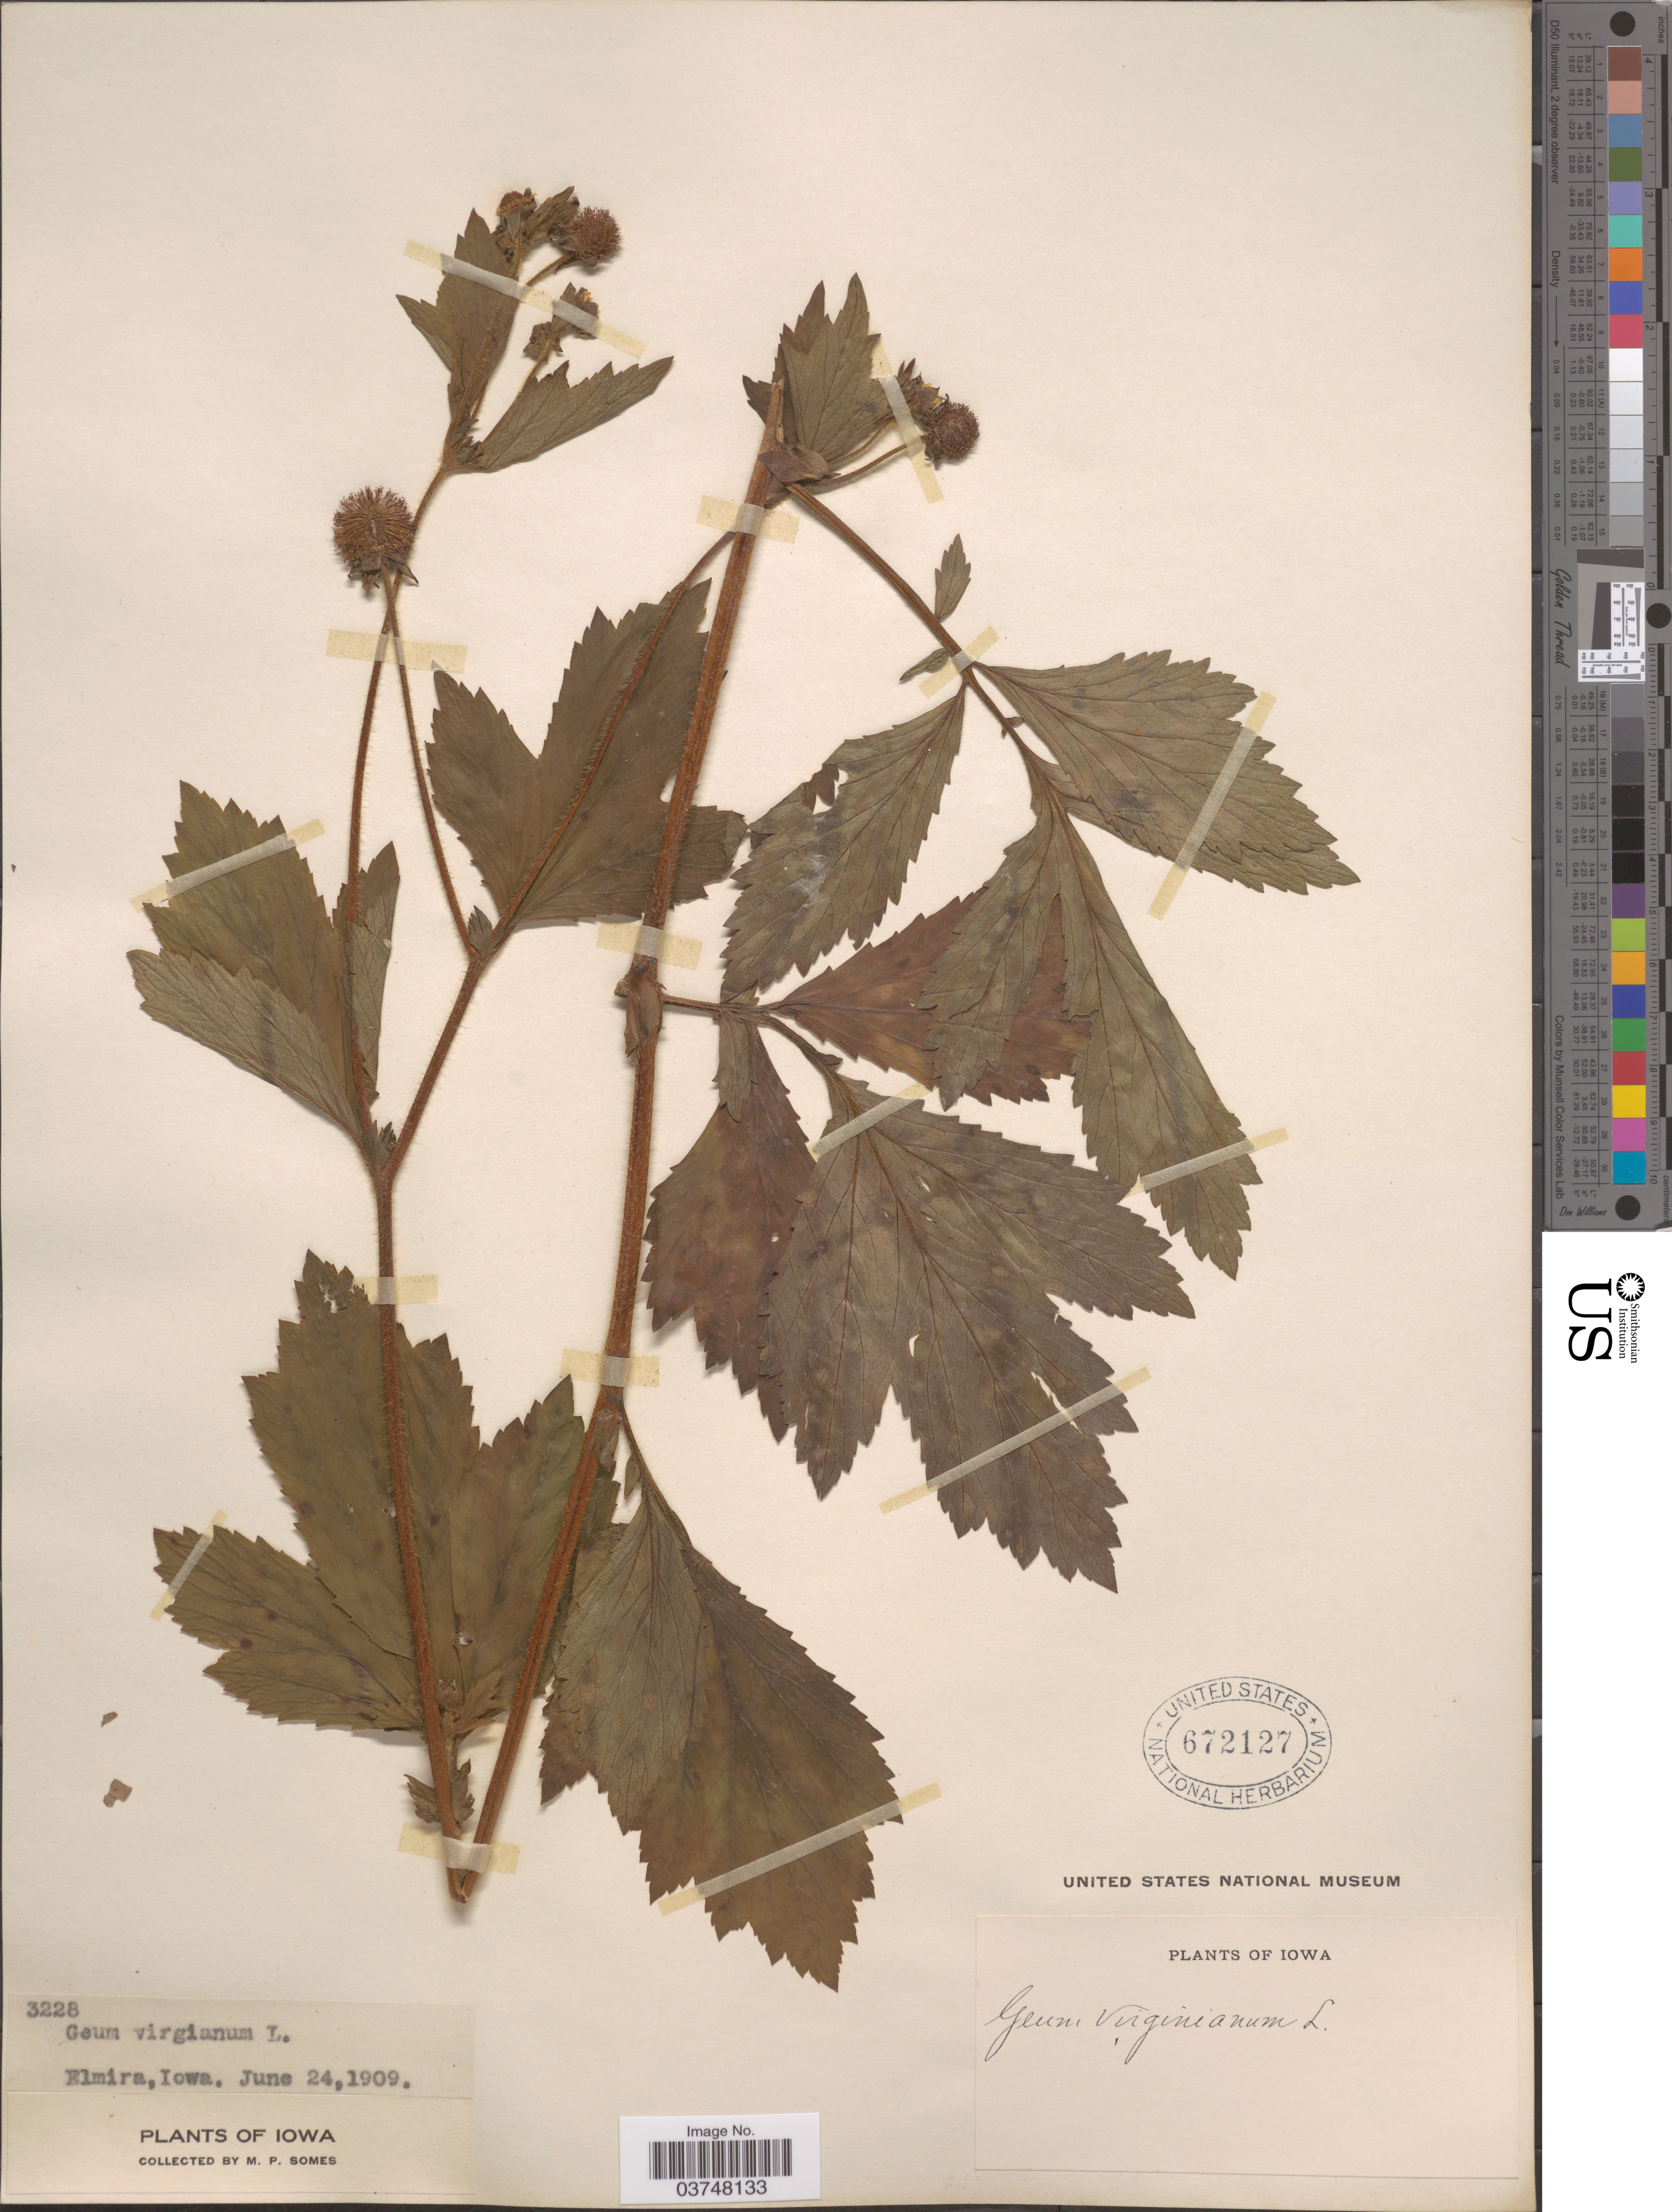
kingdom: Plantae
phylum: Tracheophyta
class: Magnoliopsida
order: Rosales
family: Rosaceae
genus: Geum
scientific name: Geum virginianum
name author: L.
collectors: M. Somes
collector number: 3228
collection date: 1909-06-24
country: United States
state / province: Iowa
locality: Elmira.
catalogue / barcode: US 672127